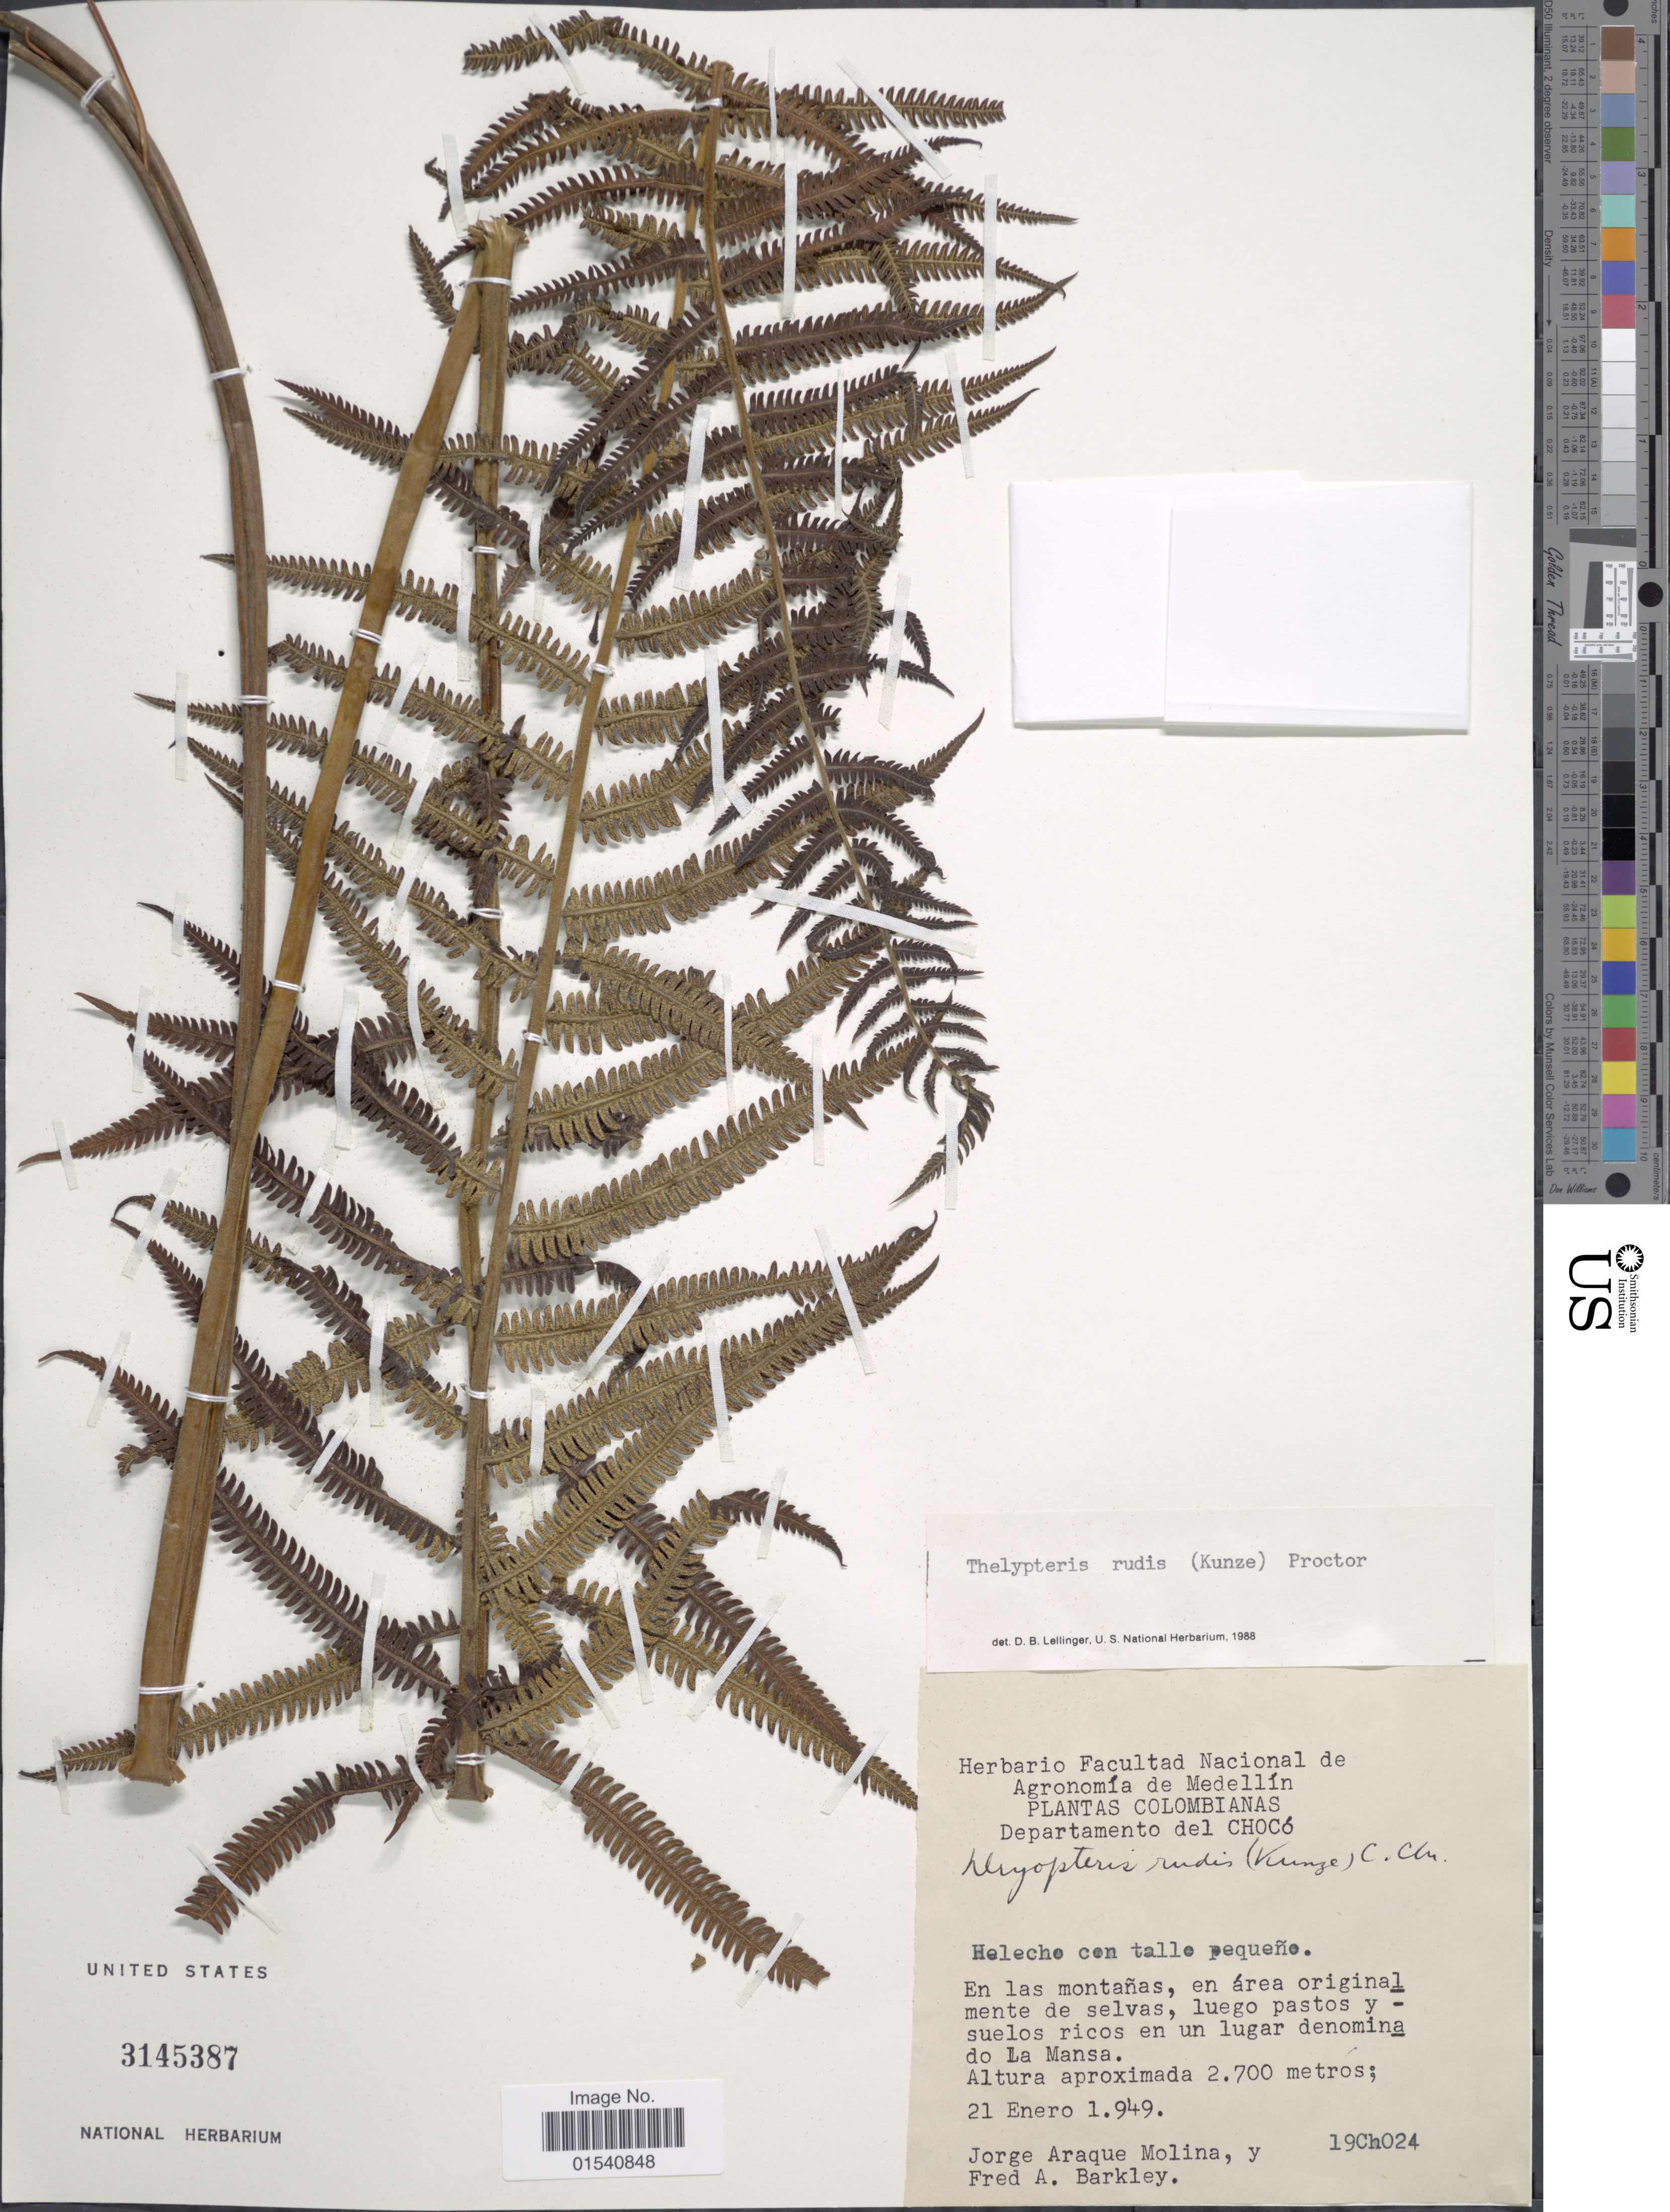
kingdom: Plantae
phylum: Tracheophyta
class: Polypodiopsida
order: Polypodiales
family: Thelypteridaceae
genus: Amauropelta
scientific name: Amauropelta rudis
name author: (Kunze) Pic. Serm.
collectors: J. Araque Molina & F. A. Barkley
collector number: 19Ch024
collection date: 1949-01-21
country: Colombia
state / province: Chocó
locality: Departamento de; Chocó, En las montañas, en área oroginalmente de selvas, luego pastos y suelos ricos en un lugar denomina do La Mansa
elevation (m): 2700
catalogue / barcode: US 3145387